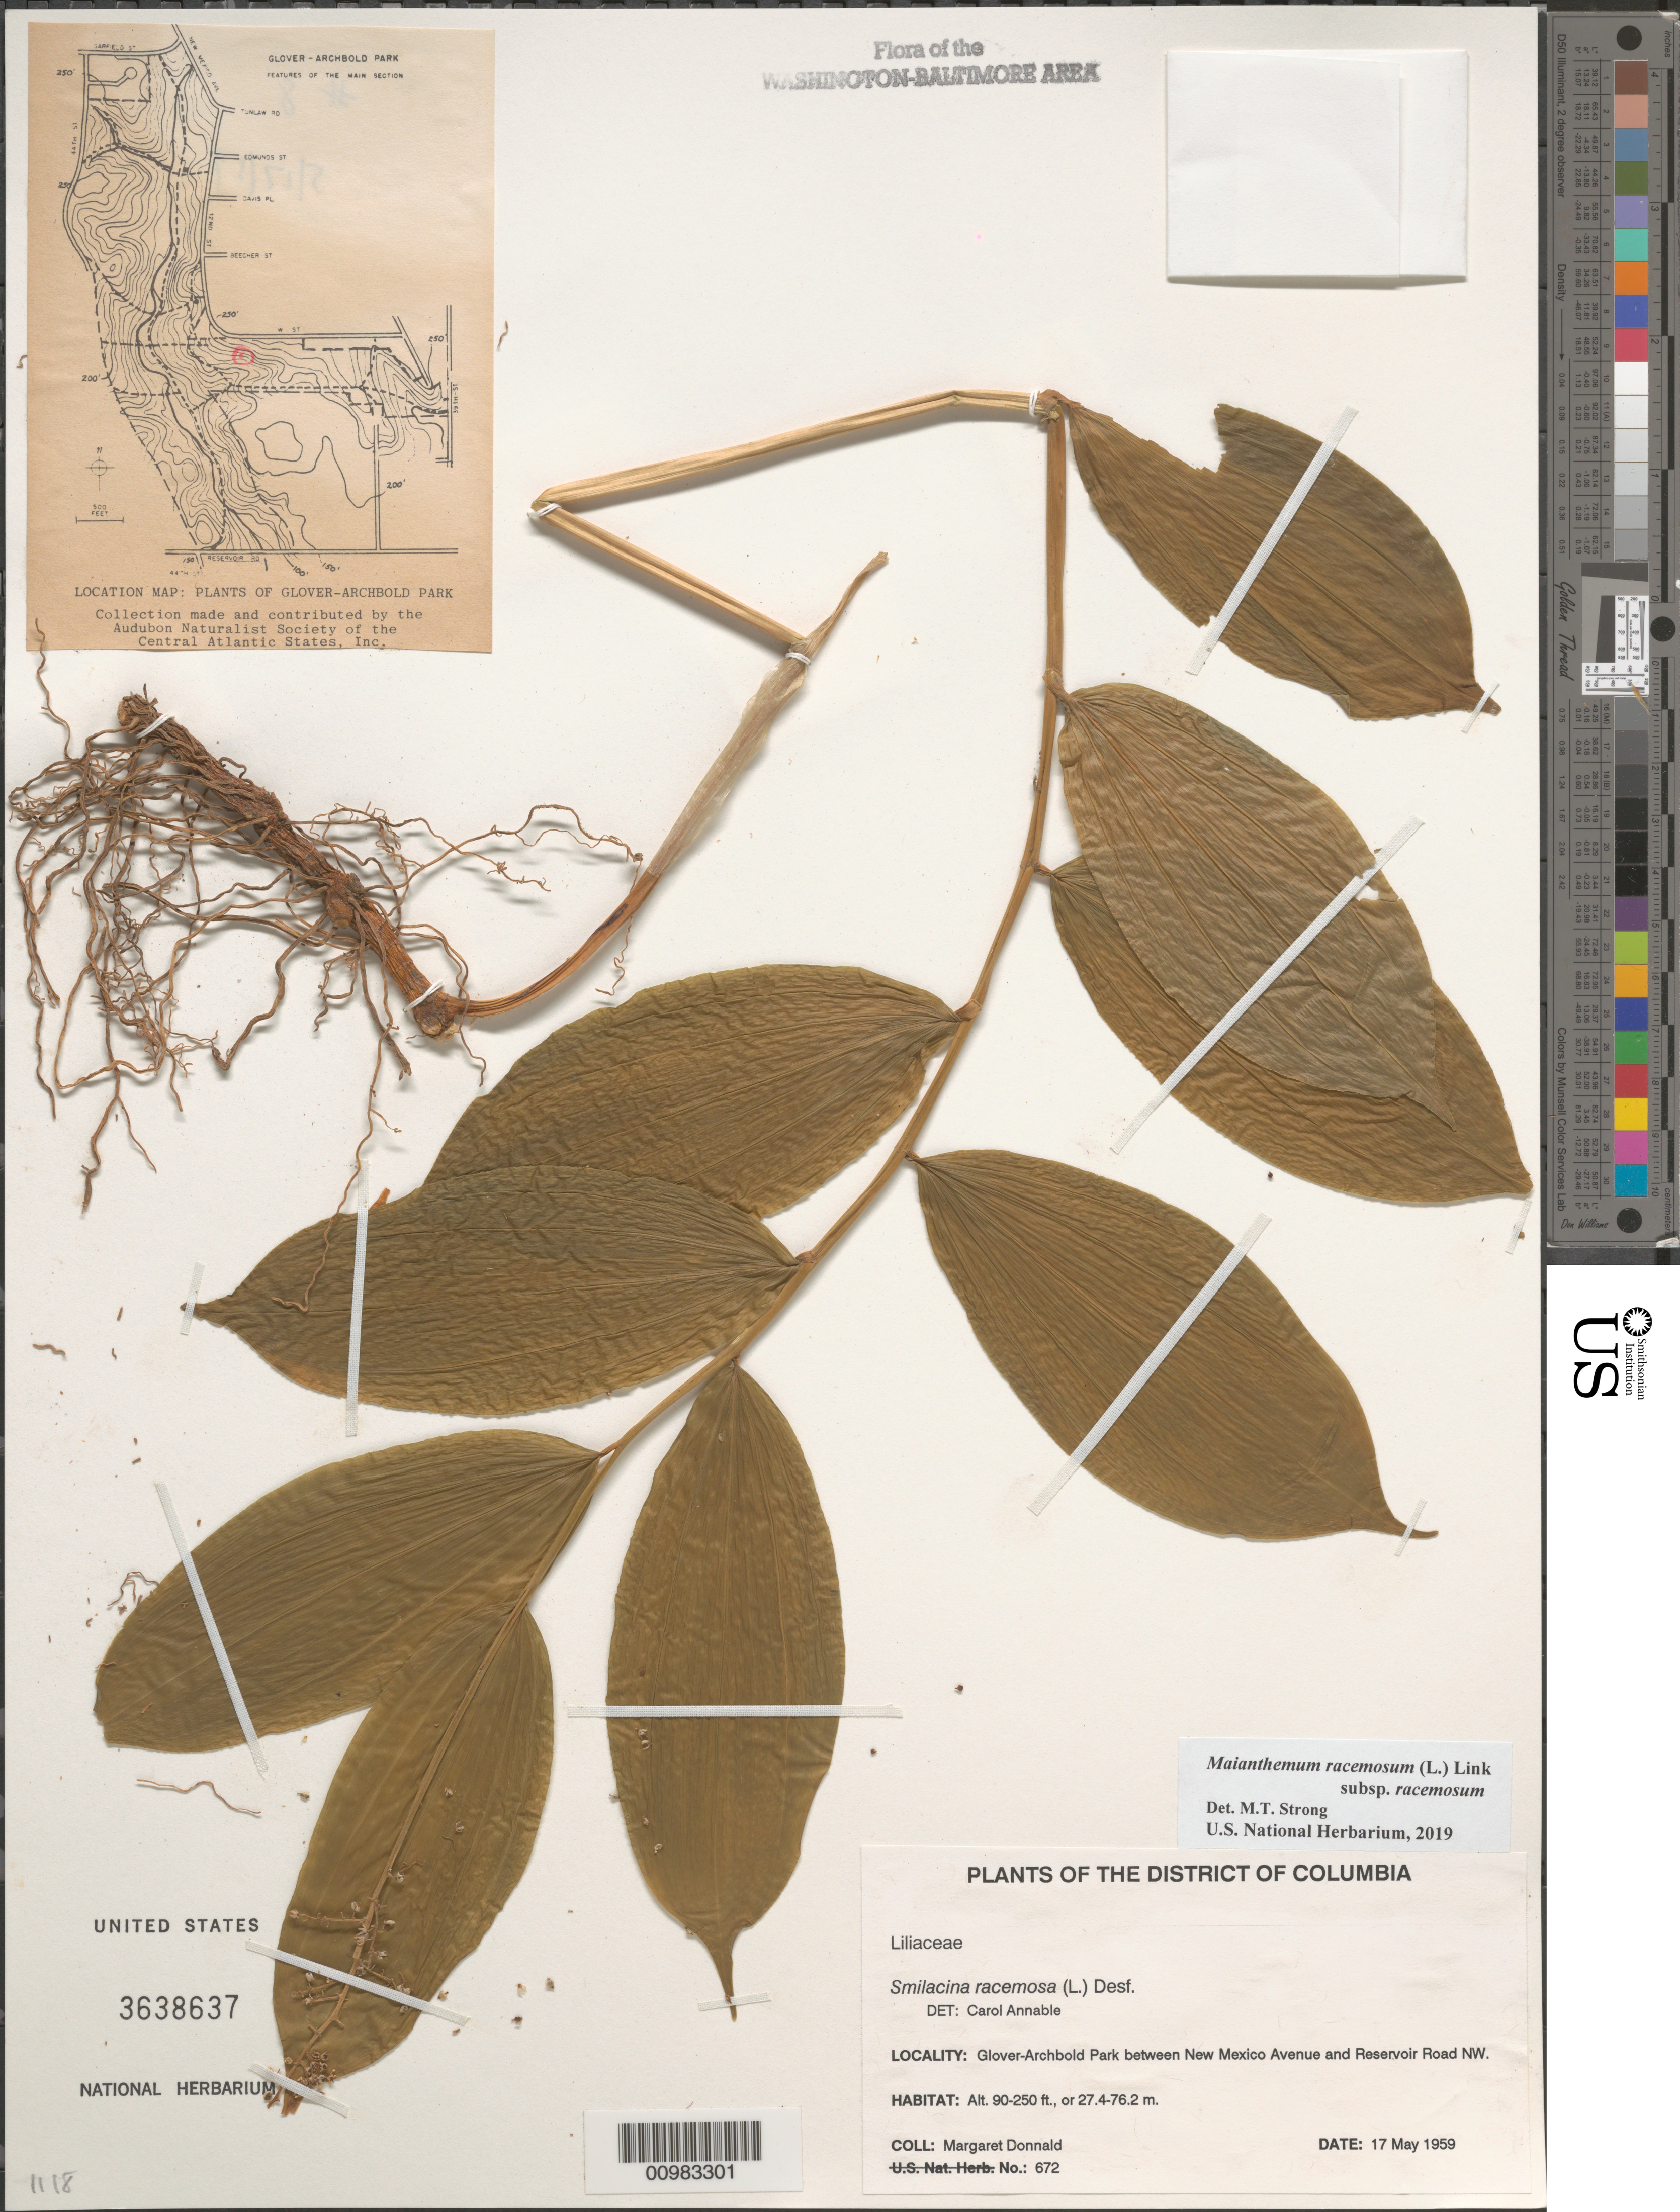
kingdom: Plantae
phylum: Tracheophyta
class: Liliopsida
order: Asparagales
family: Asparagaceae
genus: Maianthemum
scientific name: Maianthemum racemosum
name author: (L.) Link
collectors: M. Donnald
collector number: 672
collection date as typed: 17 May 1959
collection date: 1959-05-17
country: United States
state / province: District of Columbia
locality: Glover-Archbold Park between New Mexico Avenue and Reservoir Road NW.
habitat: park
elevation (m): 27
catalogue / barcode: US 3638637